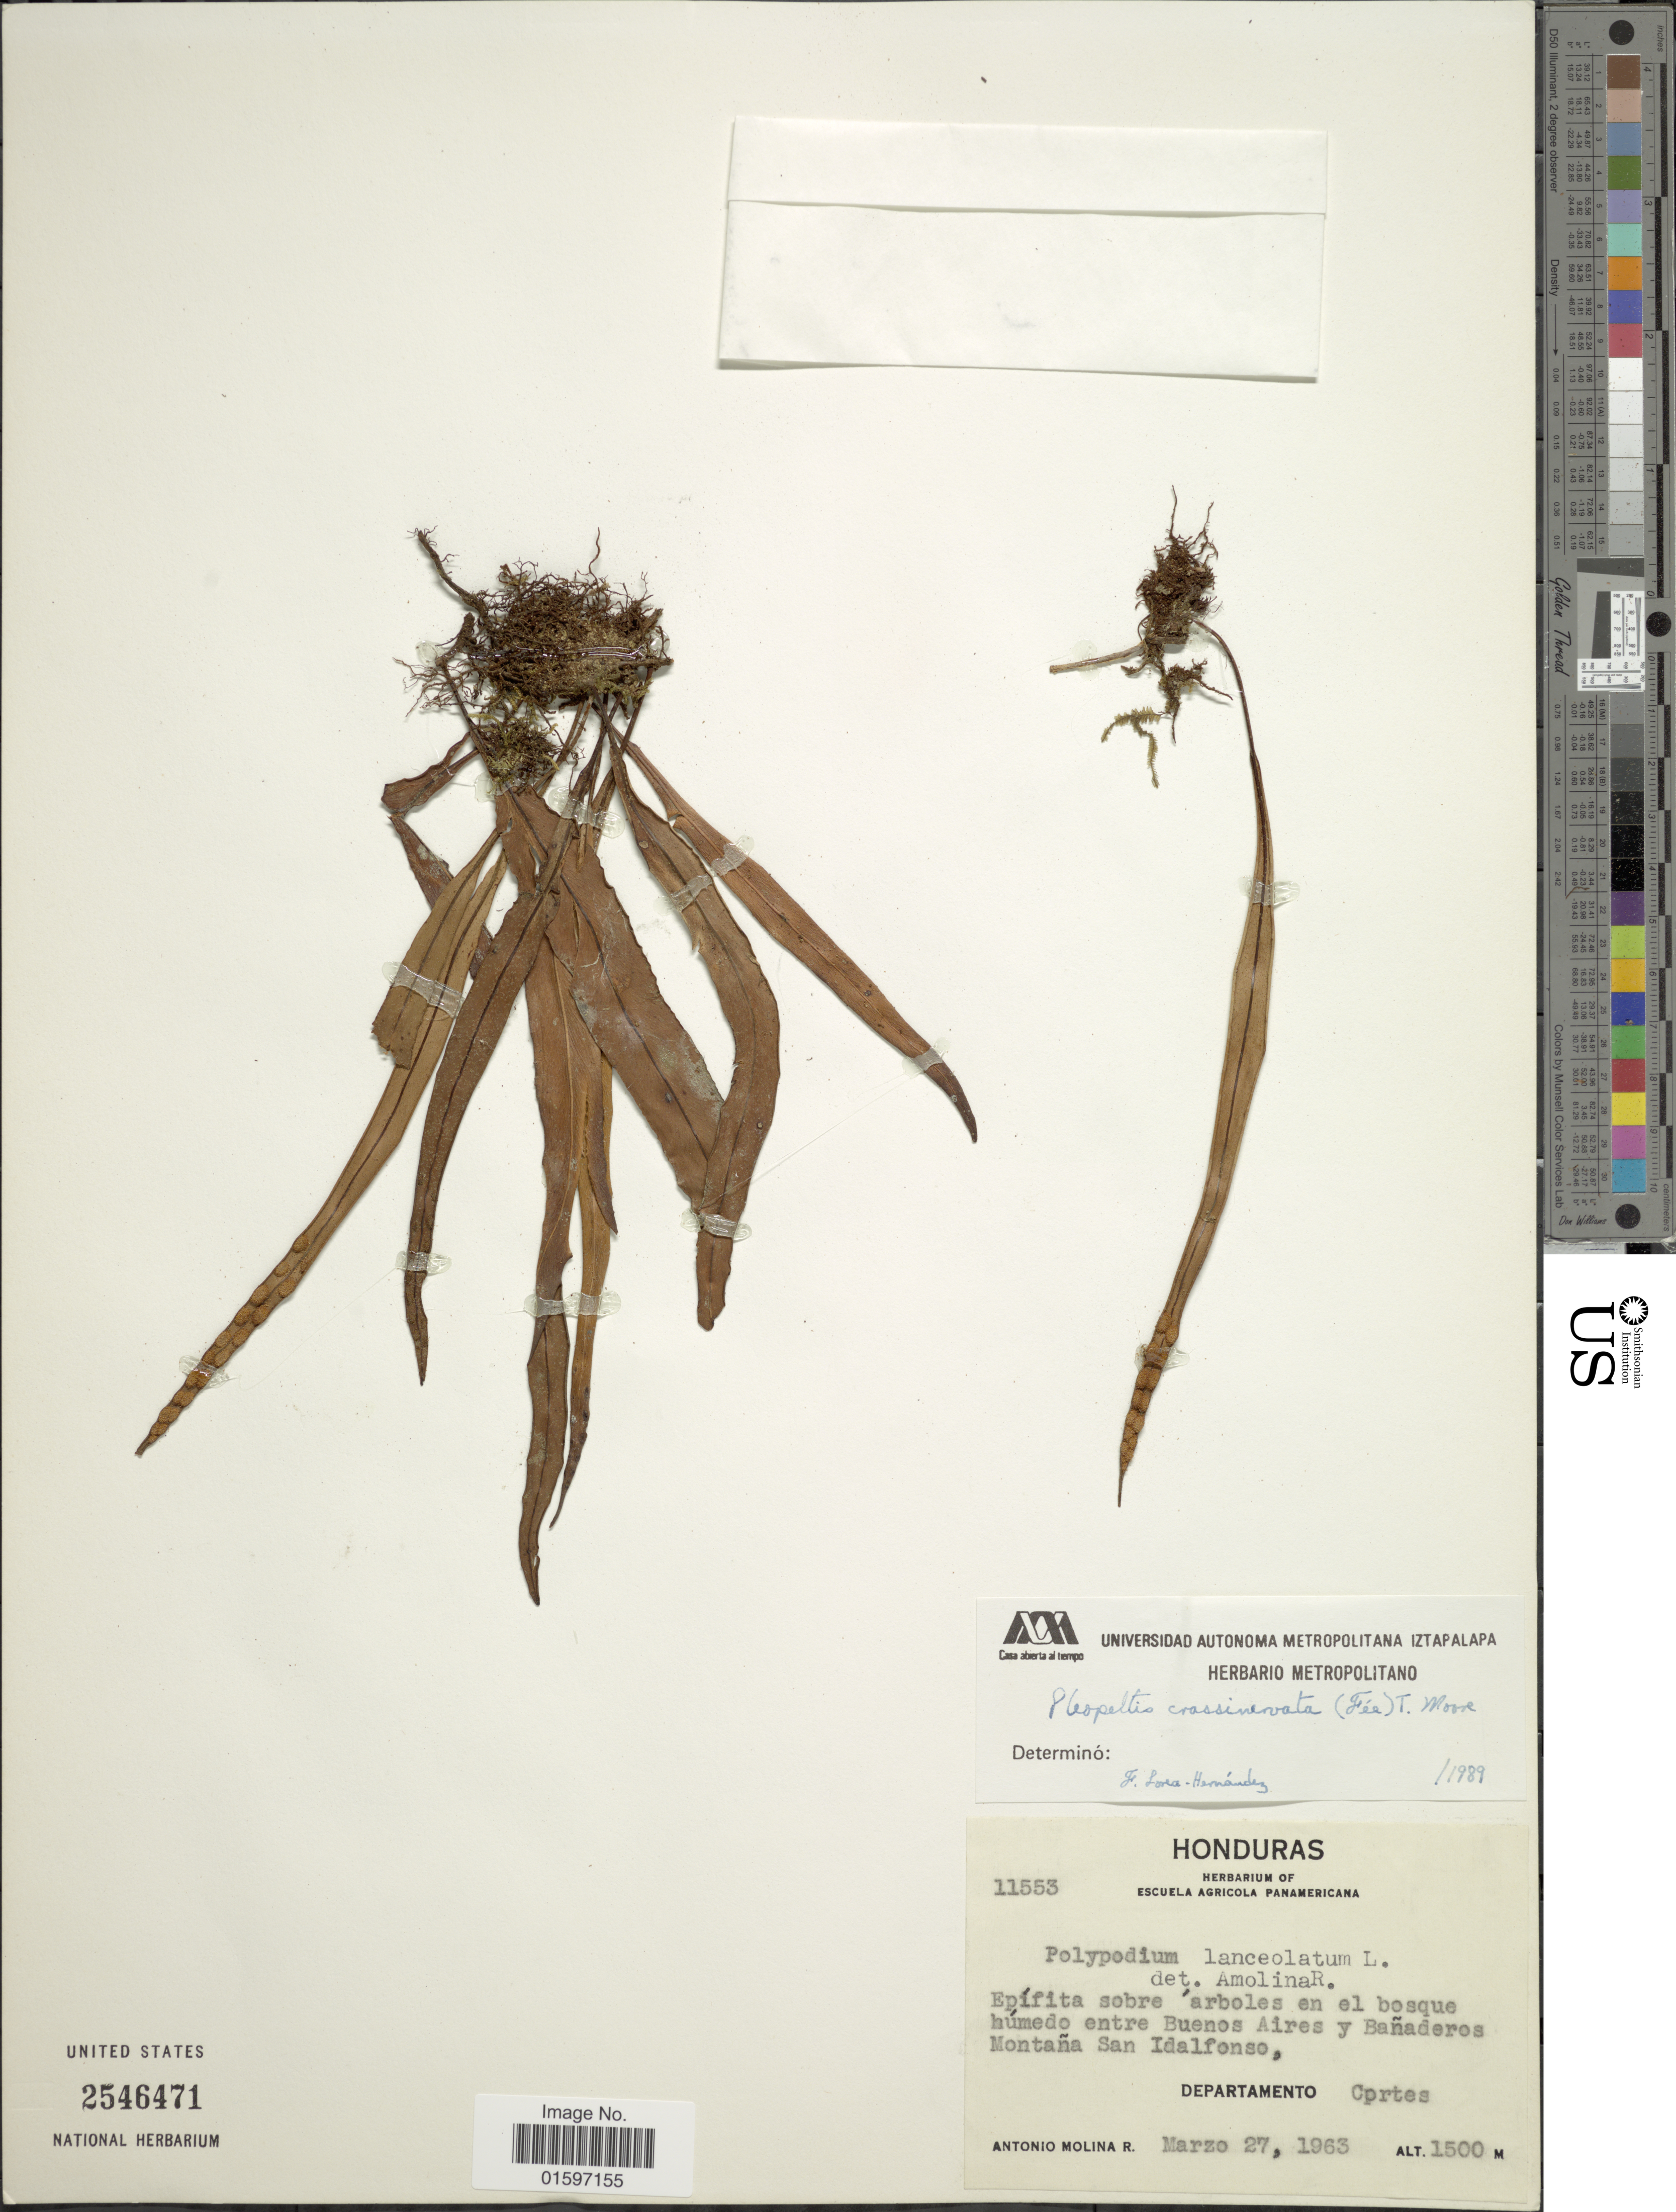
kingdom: Plantae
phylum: Tracheophyta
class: Polypodiopsida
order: Polypodiales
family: Polypodiaceae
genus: Pleopeltis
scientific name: Pleopeltis crassinervata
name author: (Fée) T. Moore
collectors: A. Molina R.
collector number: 11553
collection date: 1963-03-27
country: Honduras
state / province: Cortés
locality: Epífita sobre arbpoles en el bosque húmedo entre Buenos Aires y Bañaderos Montaña San Idalfonso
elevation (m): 1500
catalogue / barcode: US 2546471